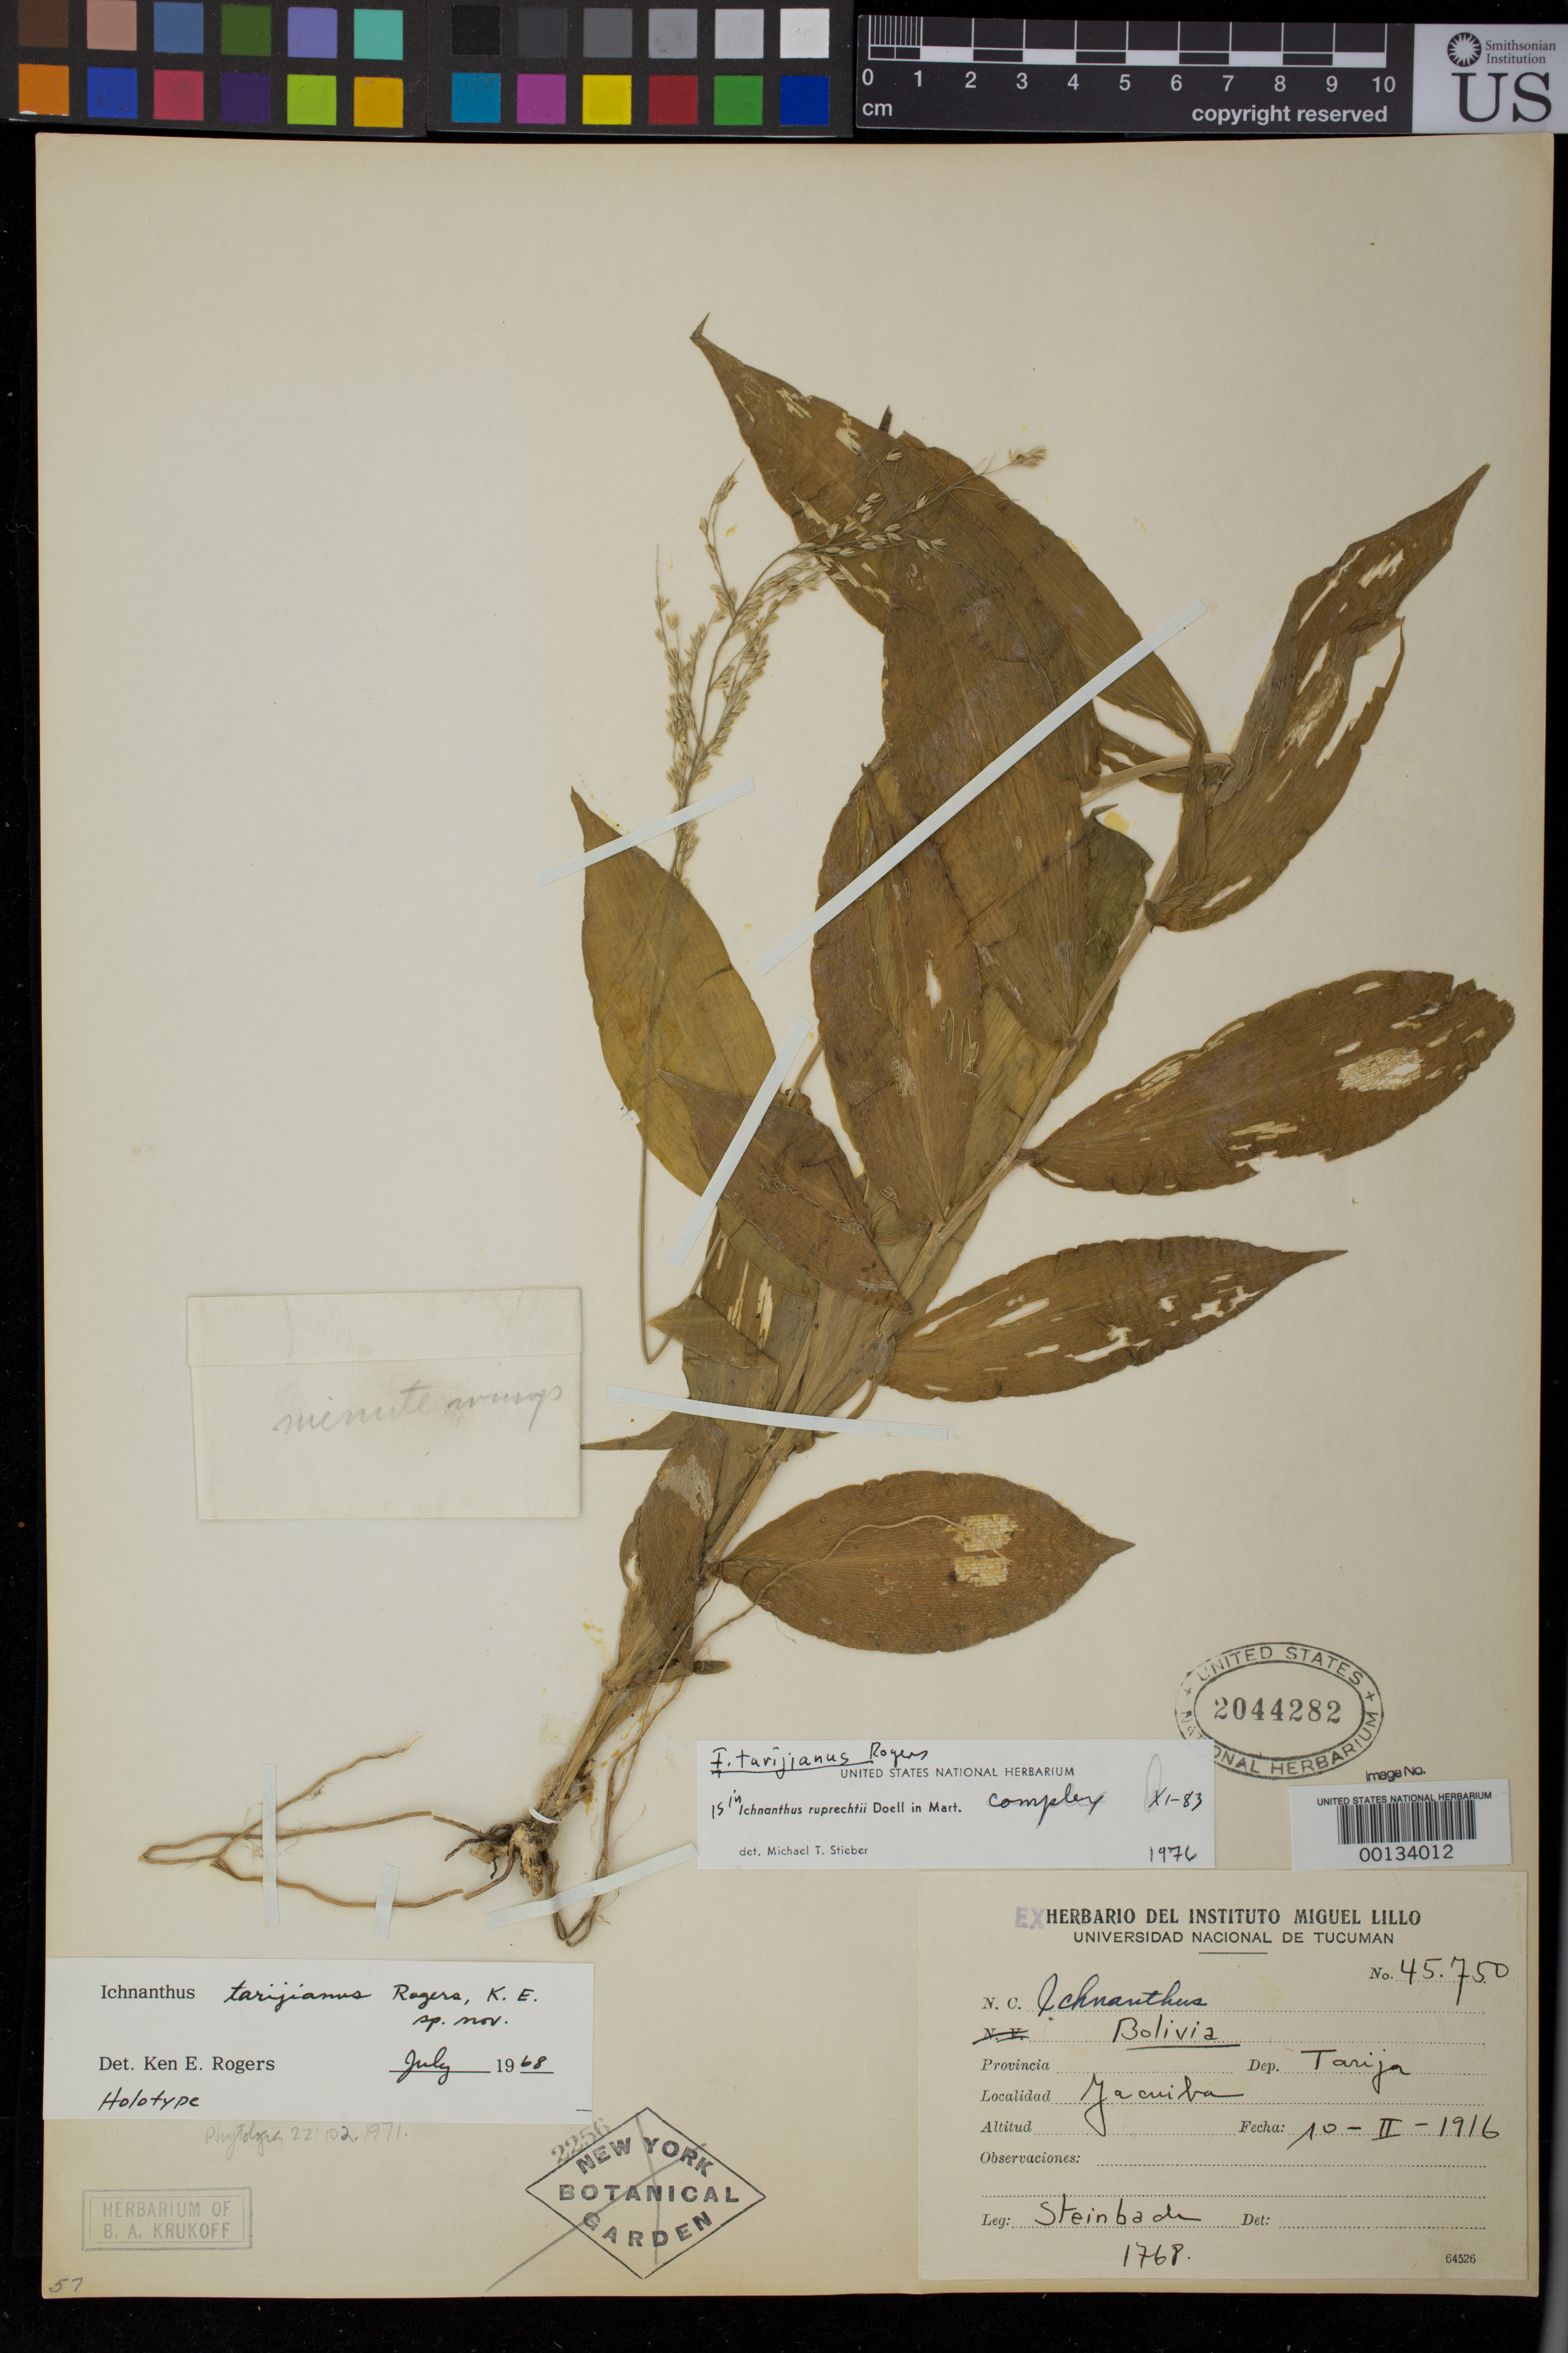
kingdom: Plantae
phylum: Tracheophyta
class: Liliopsida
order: Poales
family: Poaceae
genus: Ichnanthus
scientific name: Ichnanthus tarijianus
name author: K.E. Rogers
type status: Holotype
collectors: R. F. Steinbach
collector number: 1768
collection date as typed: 10 Feb 1916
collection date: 1916-02-10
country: Bolivia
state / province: Tarija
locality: Yacuiba.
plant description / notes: ex herb. Unversidad Nacional de Tucuman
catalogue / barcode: US 2044282